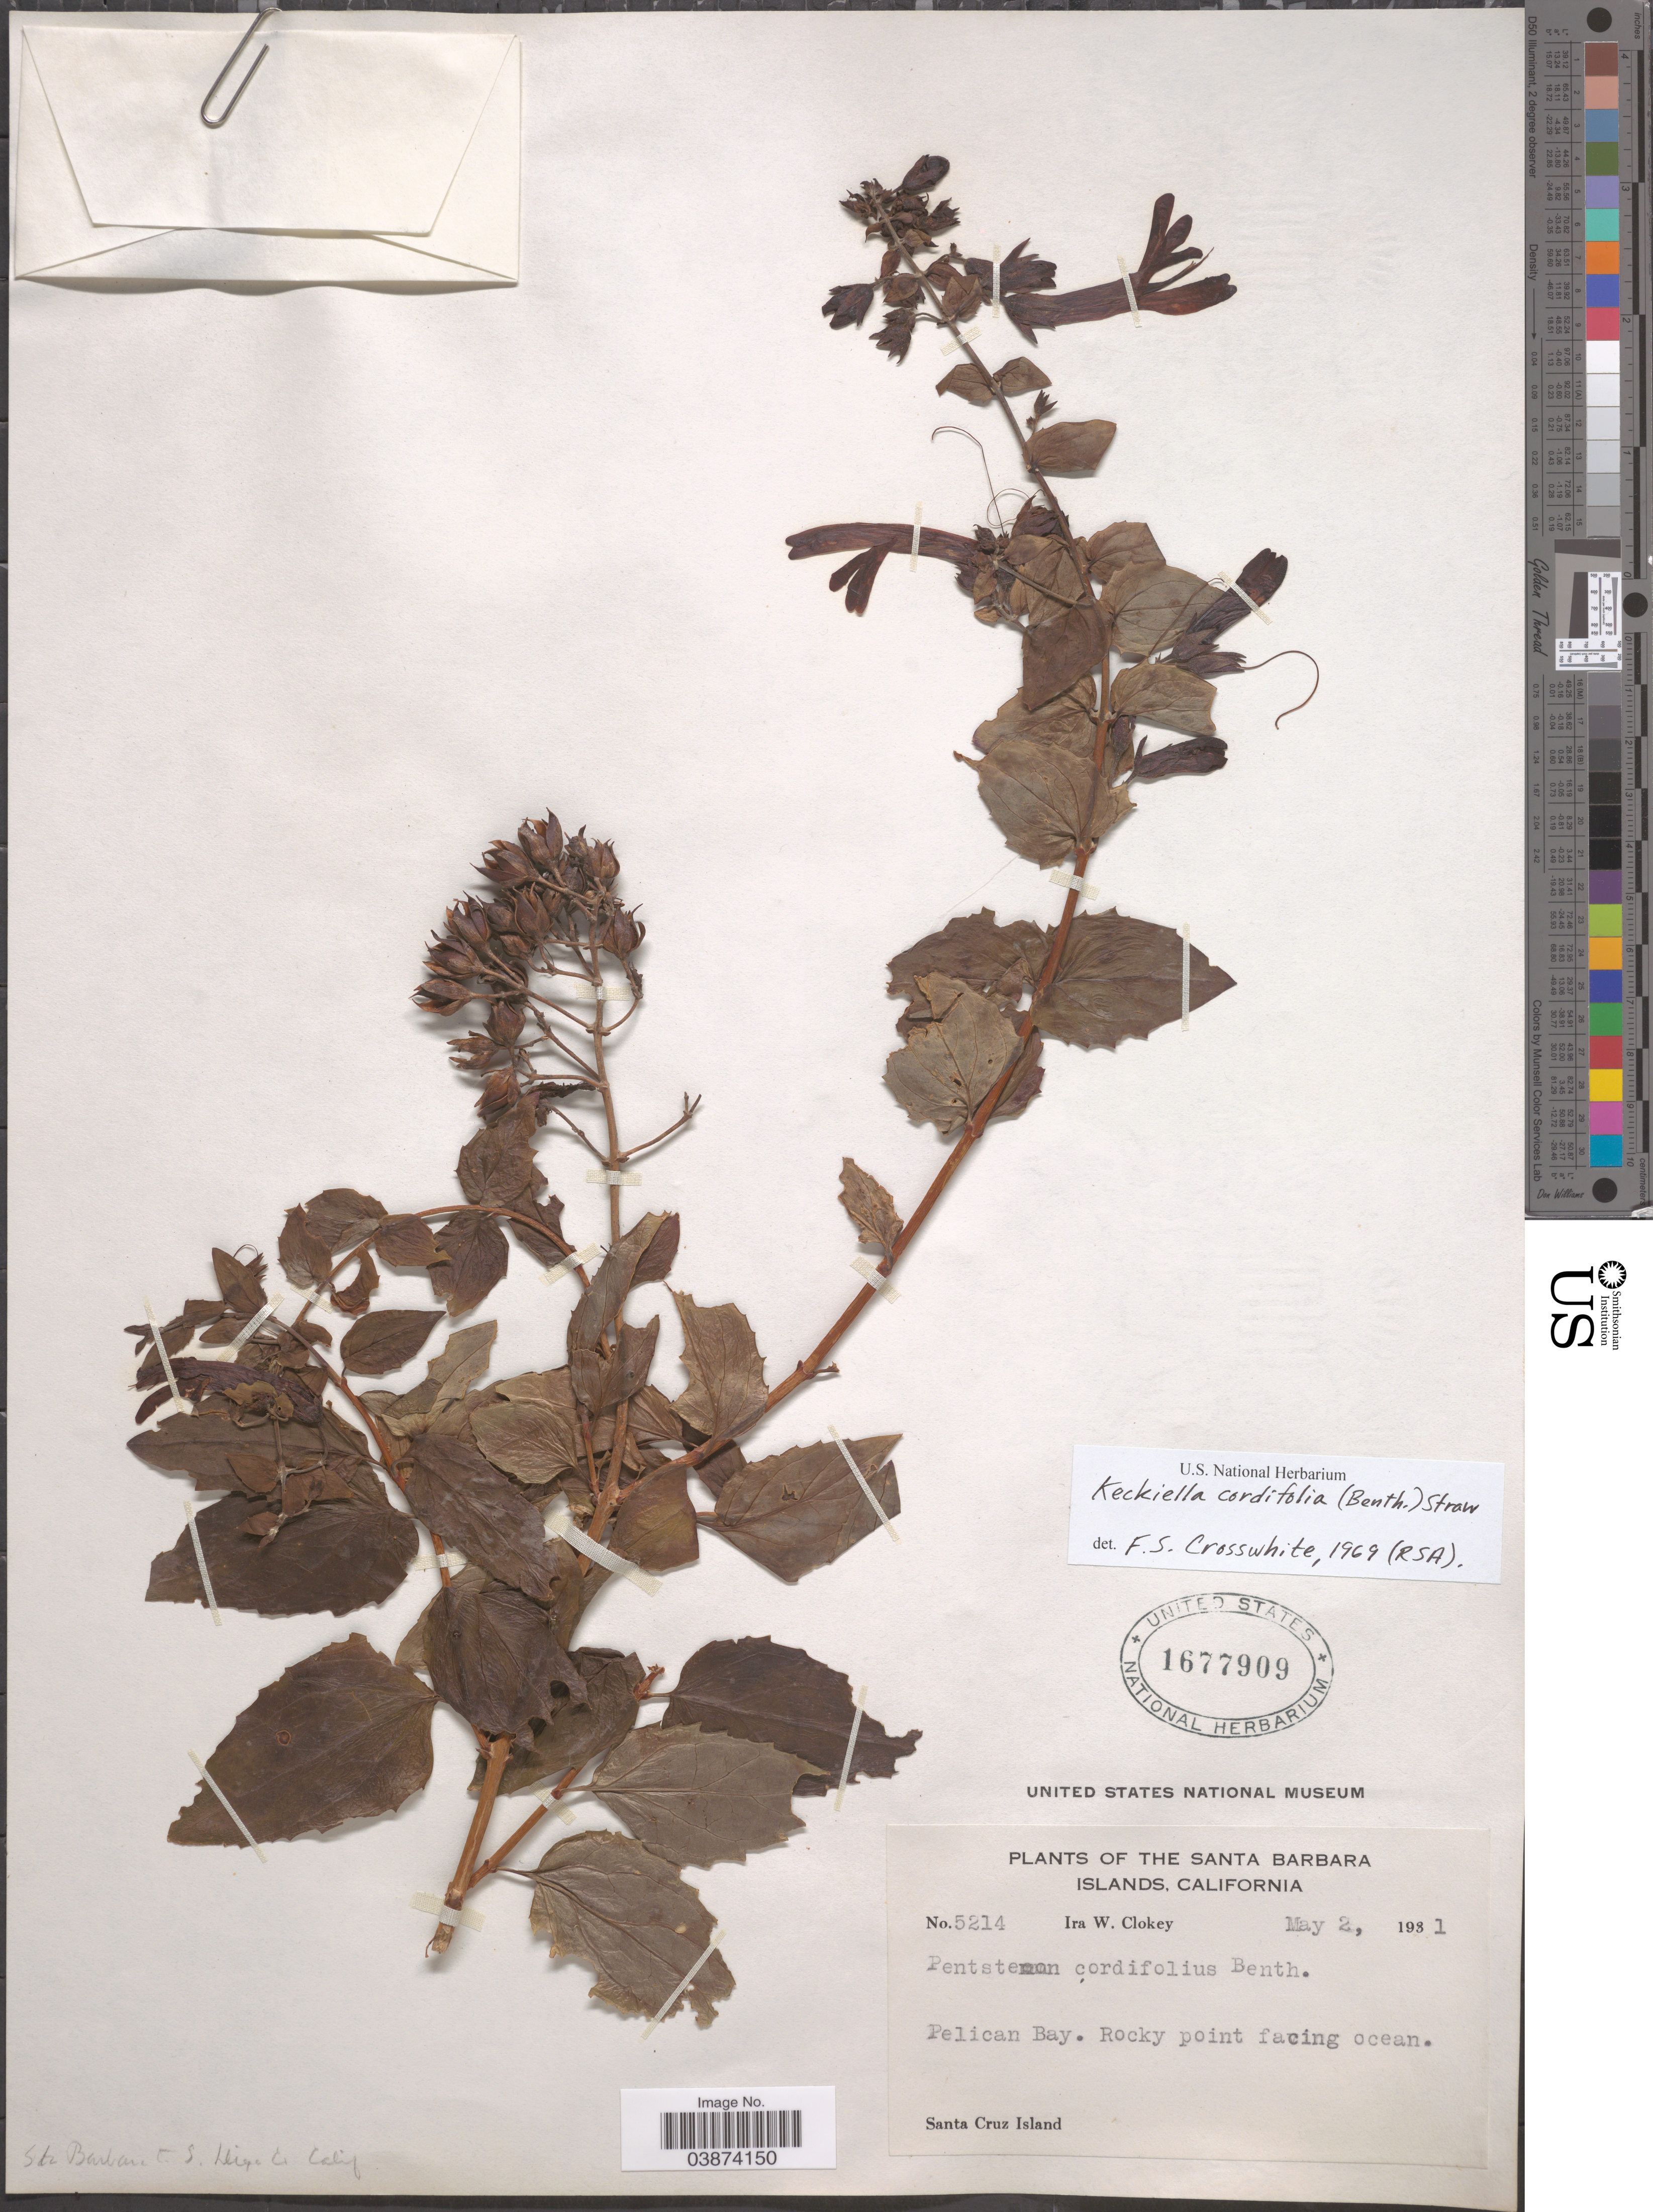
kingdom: Plantae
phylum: Tracheophyta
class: Magnoliopsida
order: Lamiales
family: Plantaginaceae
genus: Penstemon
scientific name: Penstemon cordifolius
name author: Benth.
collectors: I. W. Clokey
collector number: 5214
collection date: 1931-05-02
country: United States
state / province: California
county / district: Santa Barbara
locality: Santa Barbara Islands. Pelican Bay. Santa Cruz Island.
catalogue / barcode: US 1677909